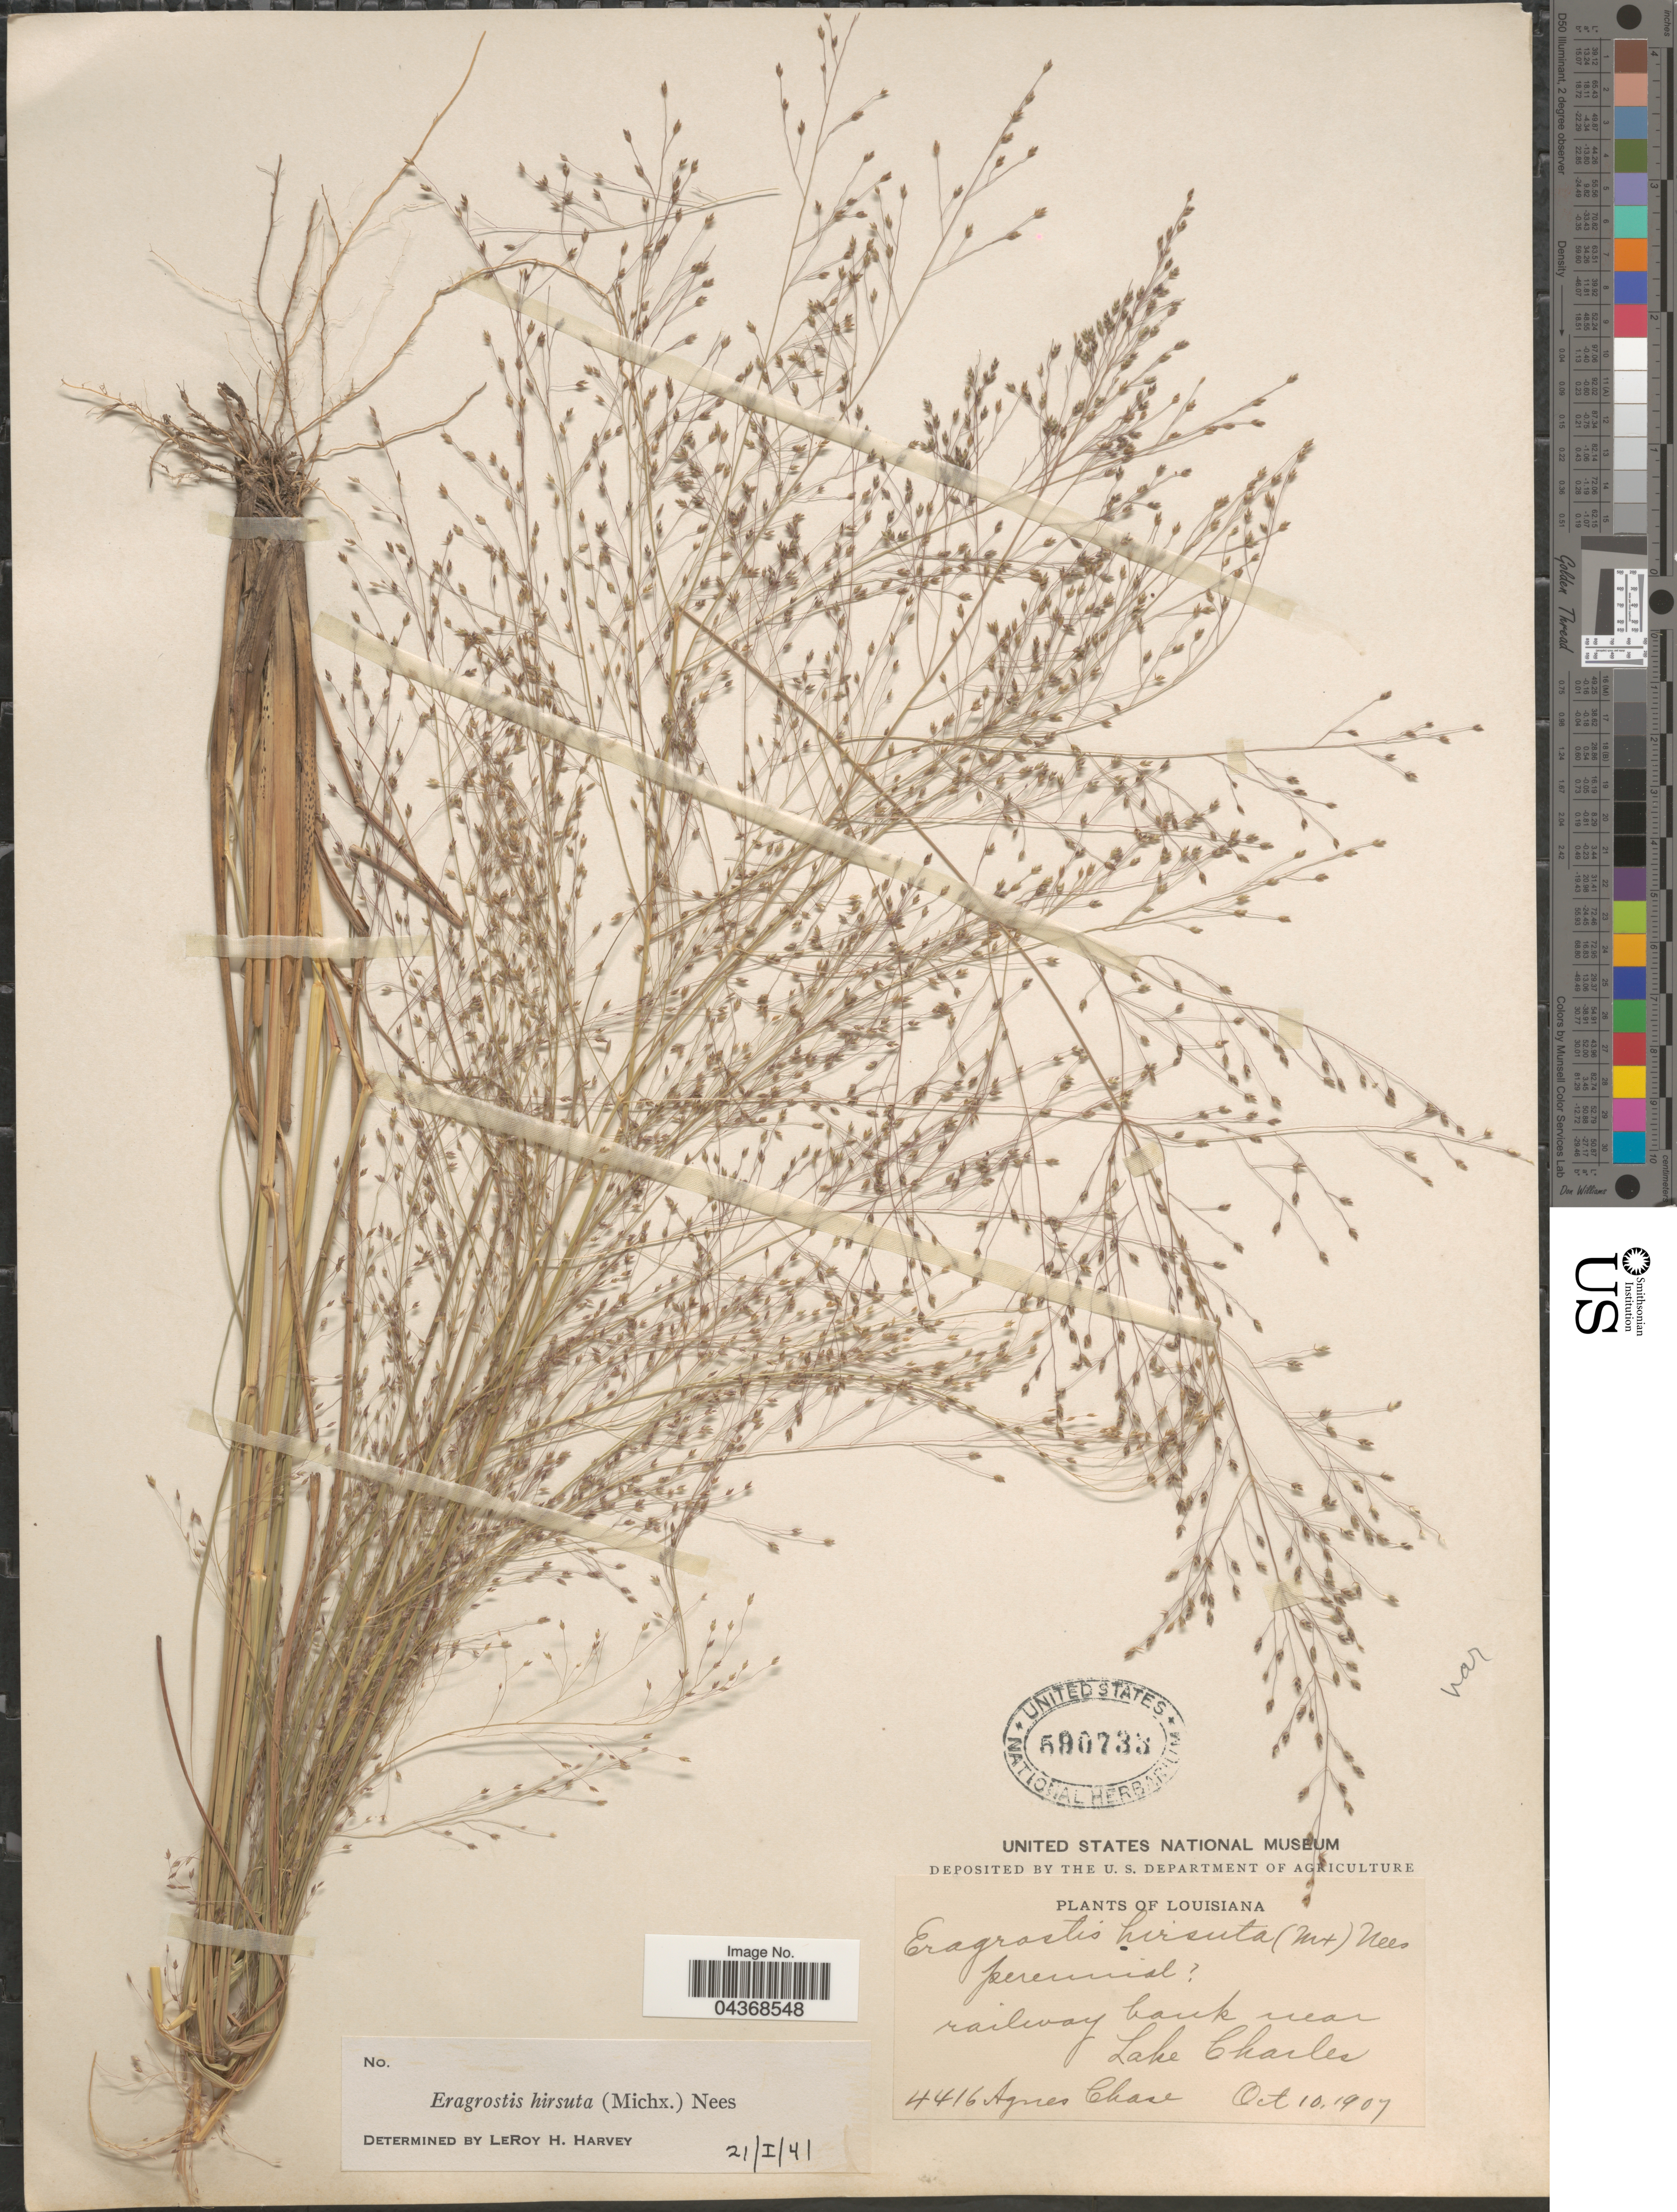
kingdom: Plantae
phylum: Tracheophyta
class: Liliopsida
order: Poales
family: Poaceae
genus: Eragrostis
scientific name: Eragrostis hirsuta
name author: (Michx.) Nees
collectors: A. Chase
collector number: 4416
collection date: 1907-10-10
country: United States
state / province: Louisiana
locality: Railway bank near Lake Charles.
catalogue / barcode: US 590733